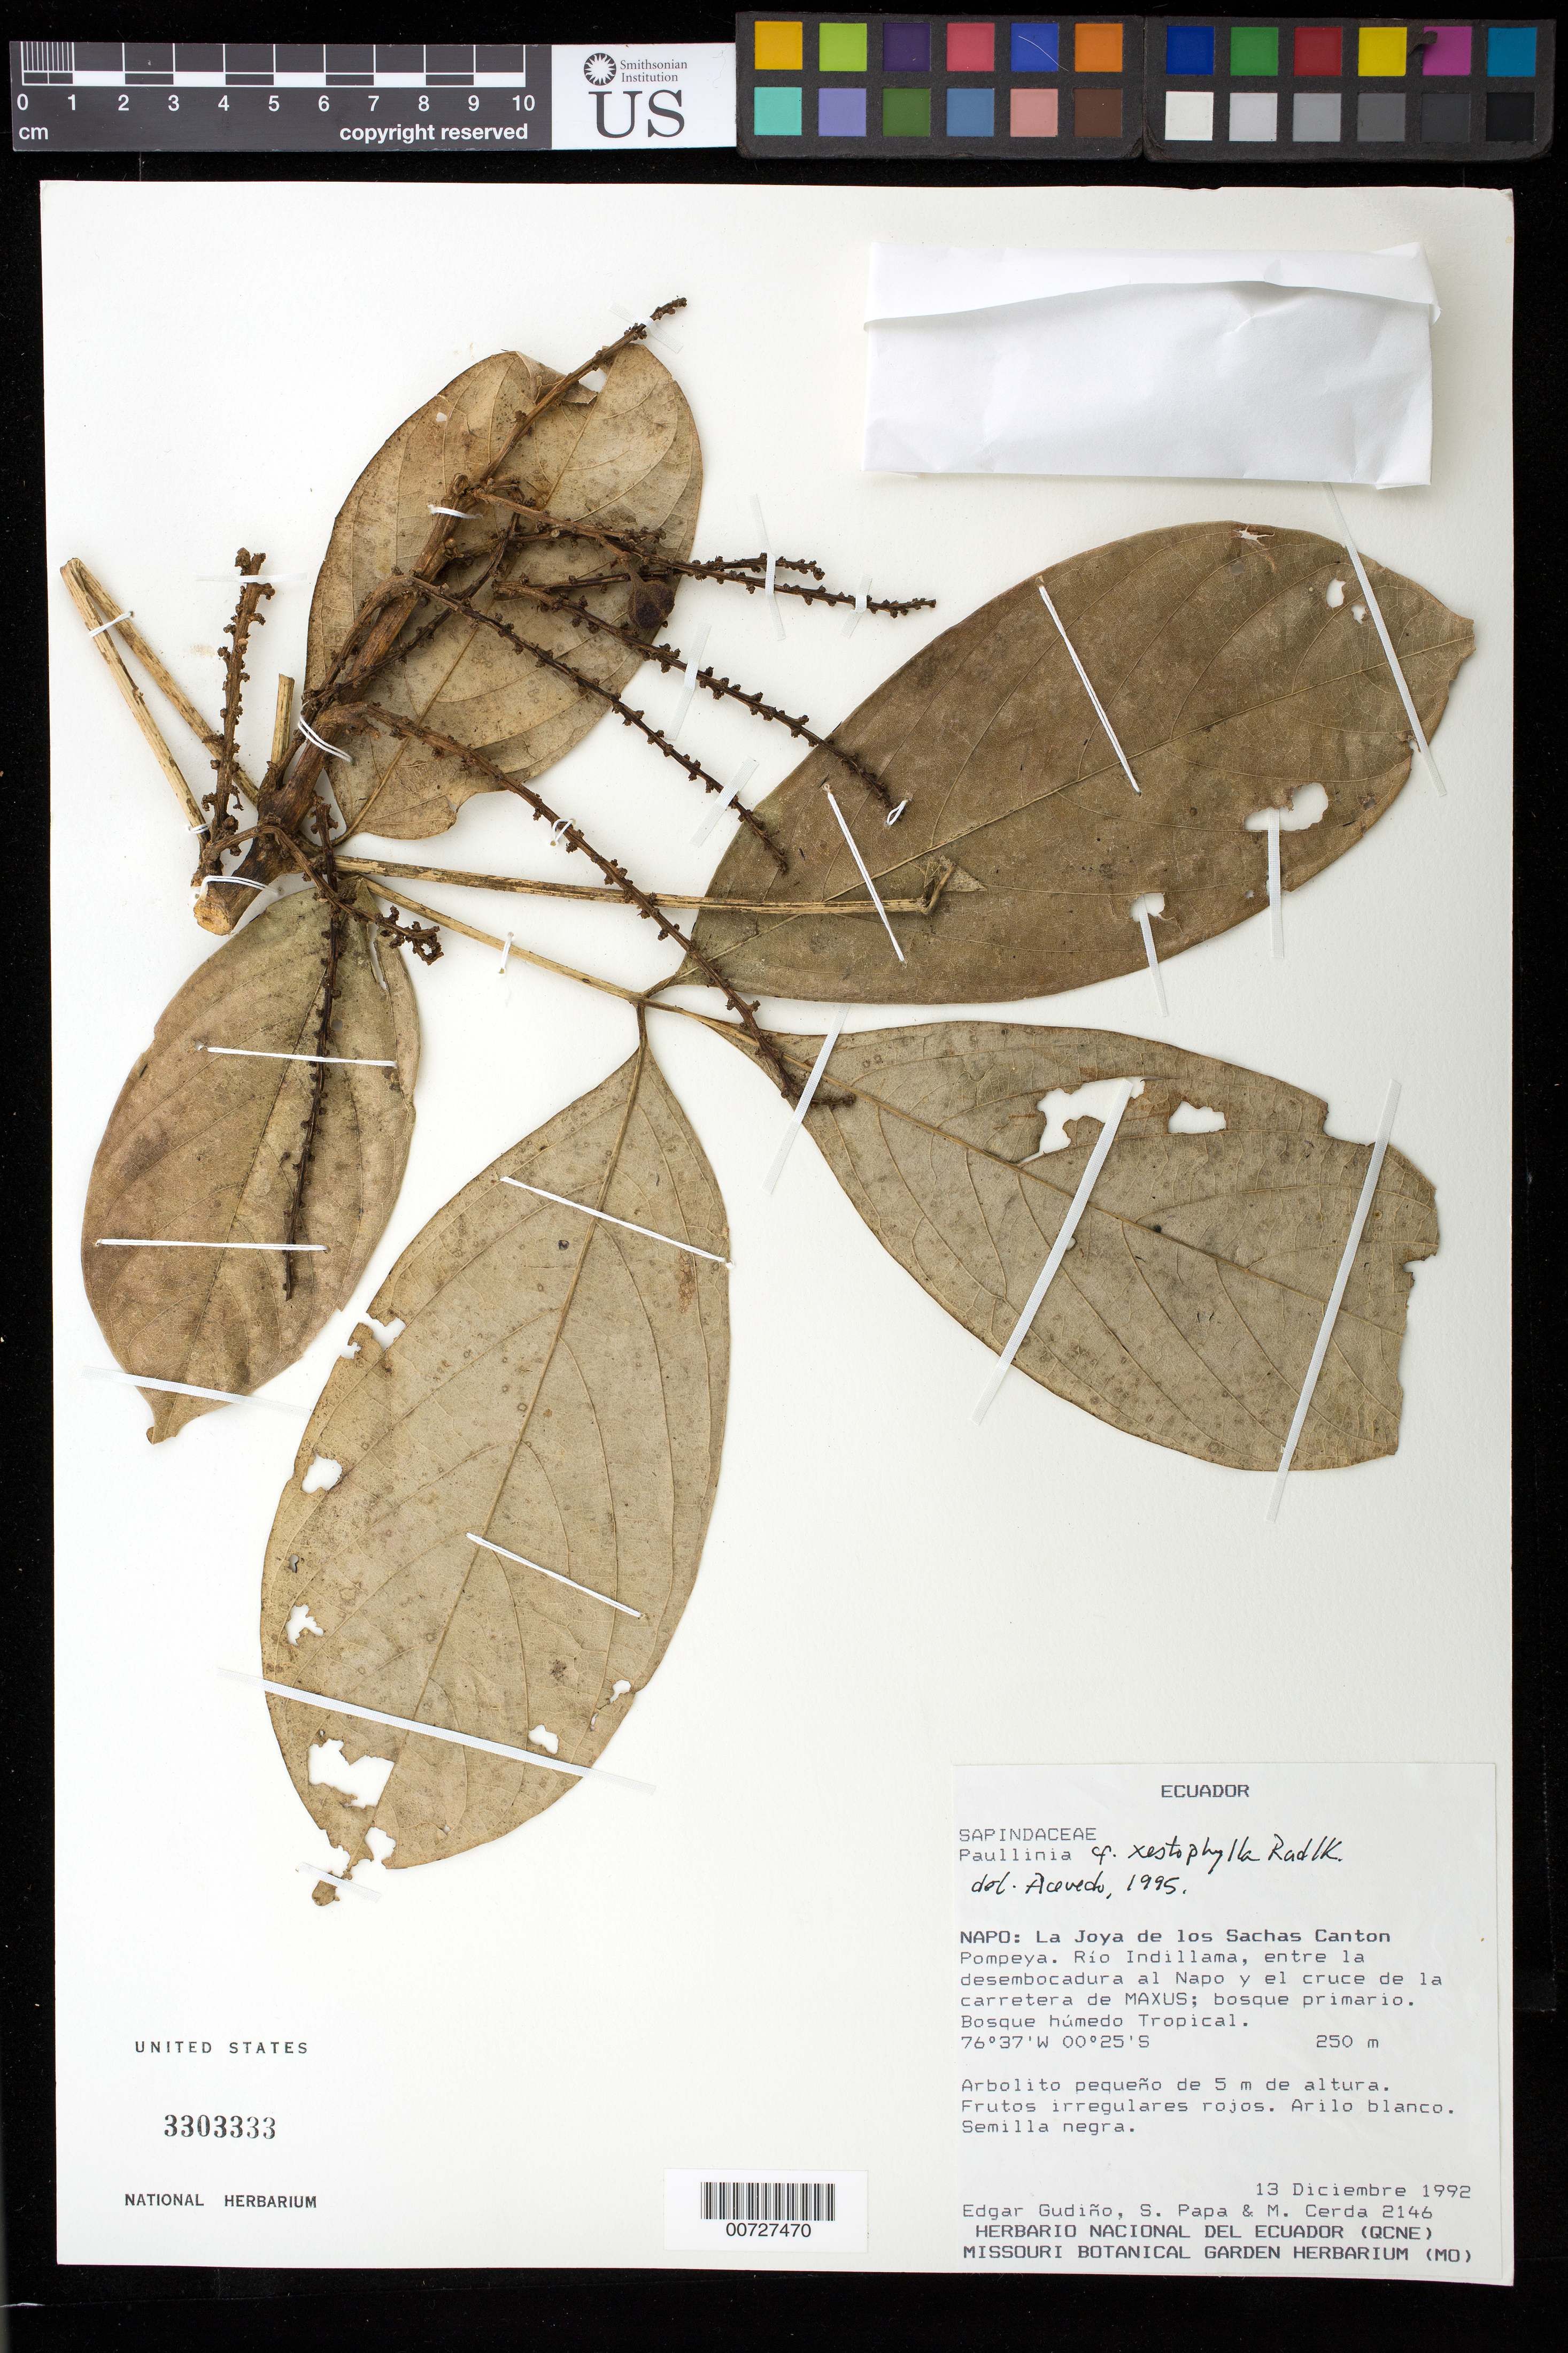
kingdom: Plantae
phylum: Tracheophyta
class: Magnoliopsida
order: Sapindales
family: Sapindaceae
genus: Paullinia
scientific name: Paullinia xestophylla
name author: Radlk.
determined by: Acevedo-Rodríguez, P., (BOT), Smithsonian Institution - National Museum of Natural History (UNITED STATES)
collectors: E. Gudiño, S. Papa & M. E. De la Cerda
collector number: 2146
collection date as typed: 13 Dec 1992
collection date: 1992-12-13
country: Ecuador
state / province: Napo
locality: La Joya de los Sachas Canton. Pompeya. Río Indillama, entre la desembocadura al Napo y el cruce de la carretera de MAXUS.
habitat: Bosque humedo tropical.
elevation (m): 250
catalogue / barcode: US 3303333